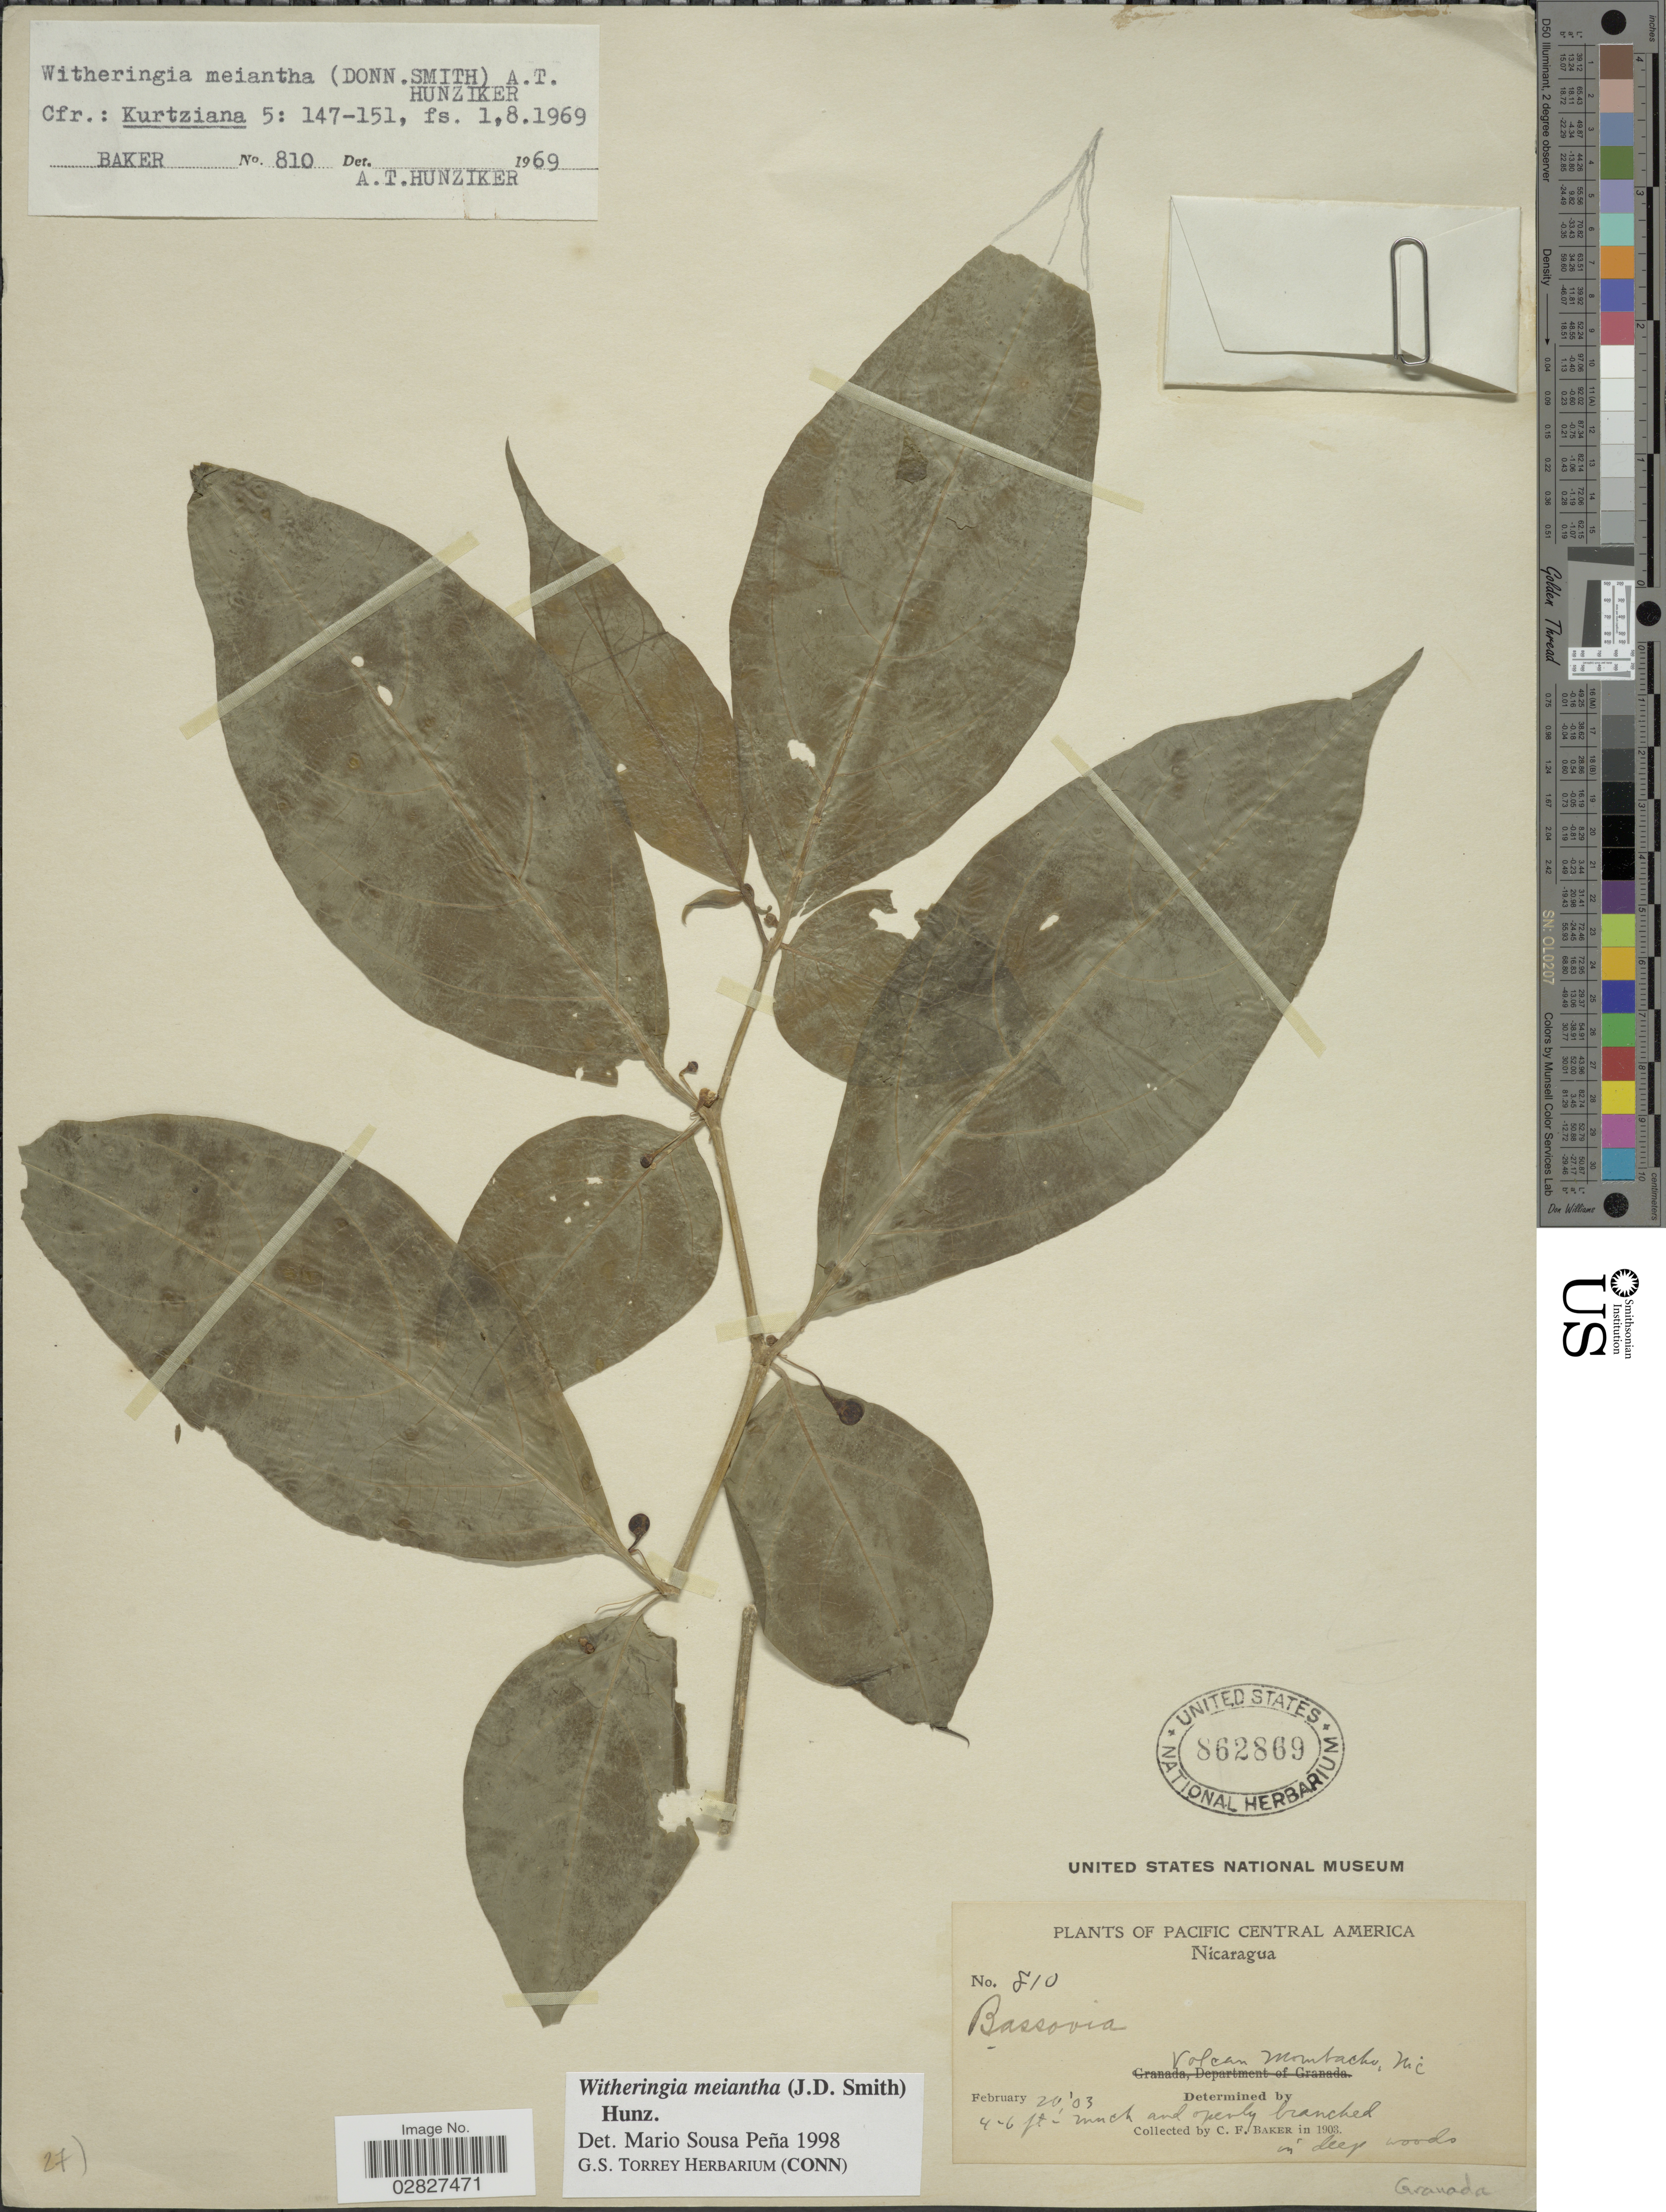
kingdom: Plantae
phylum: Tracheophyta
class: Magnoliopsida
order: Solanales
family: Solanaceae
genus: Witheringia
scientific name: Witheringia meiantha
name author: (Donn. Sm.) Hunz.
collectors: C. F. Baker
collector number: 810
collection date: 1903-02-20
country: Nicaragua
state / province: Granada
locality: Pacific Central America. Volcan Mombacho.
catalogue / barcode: US 862869